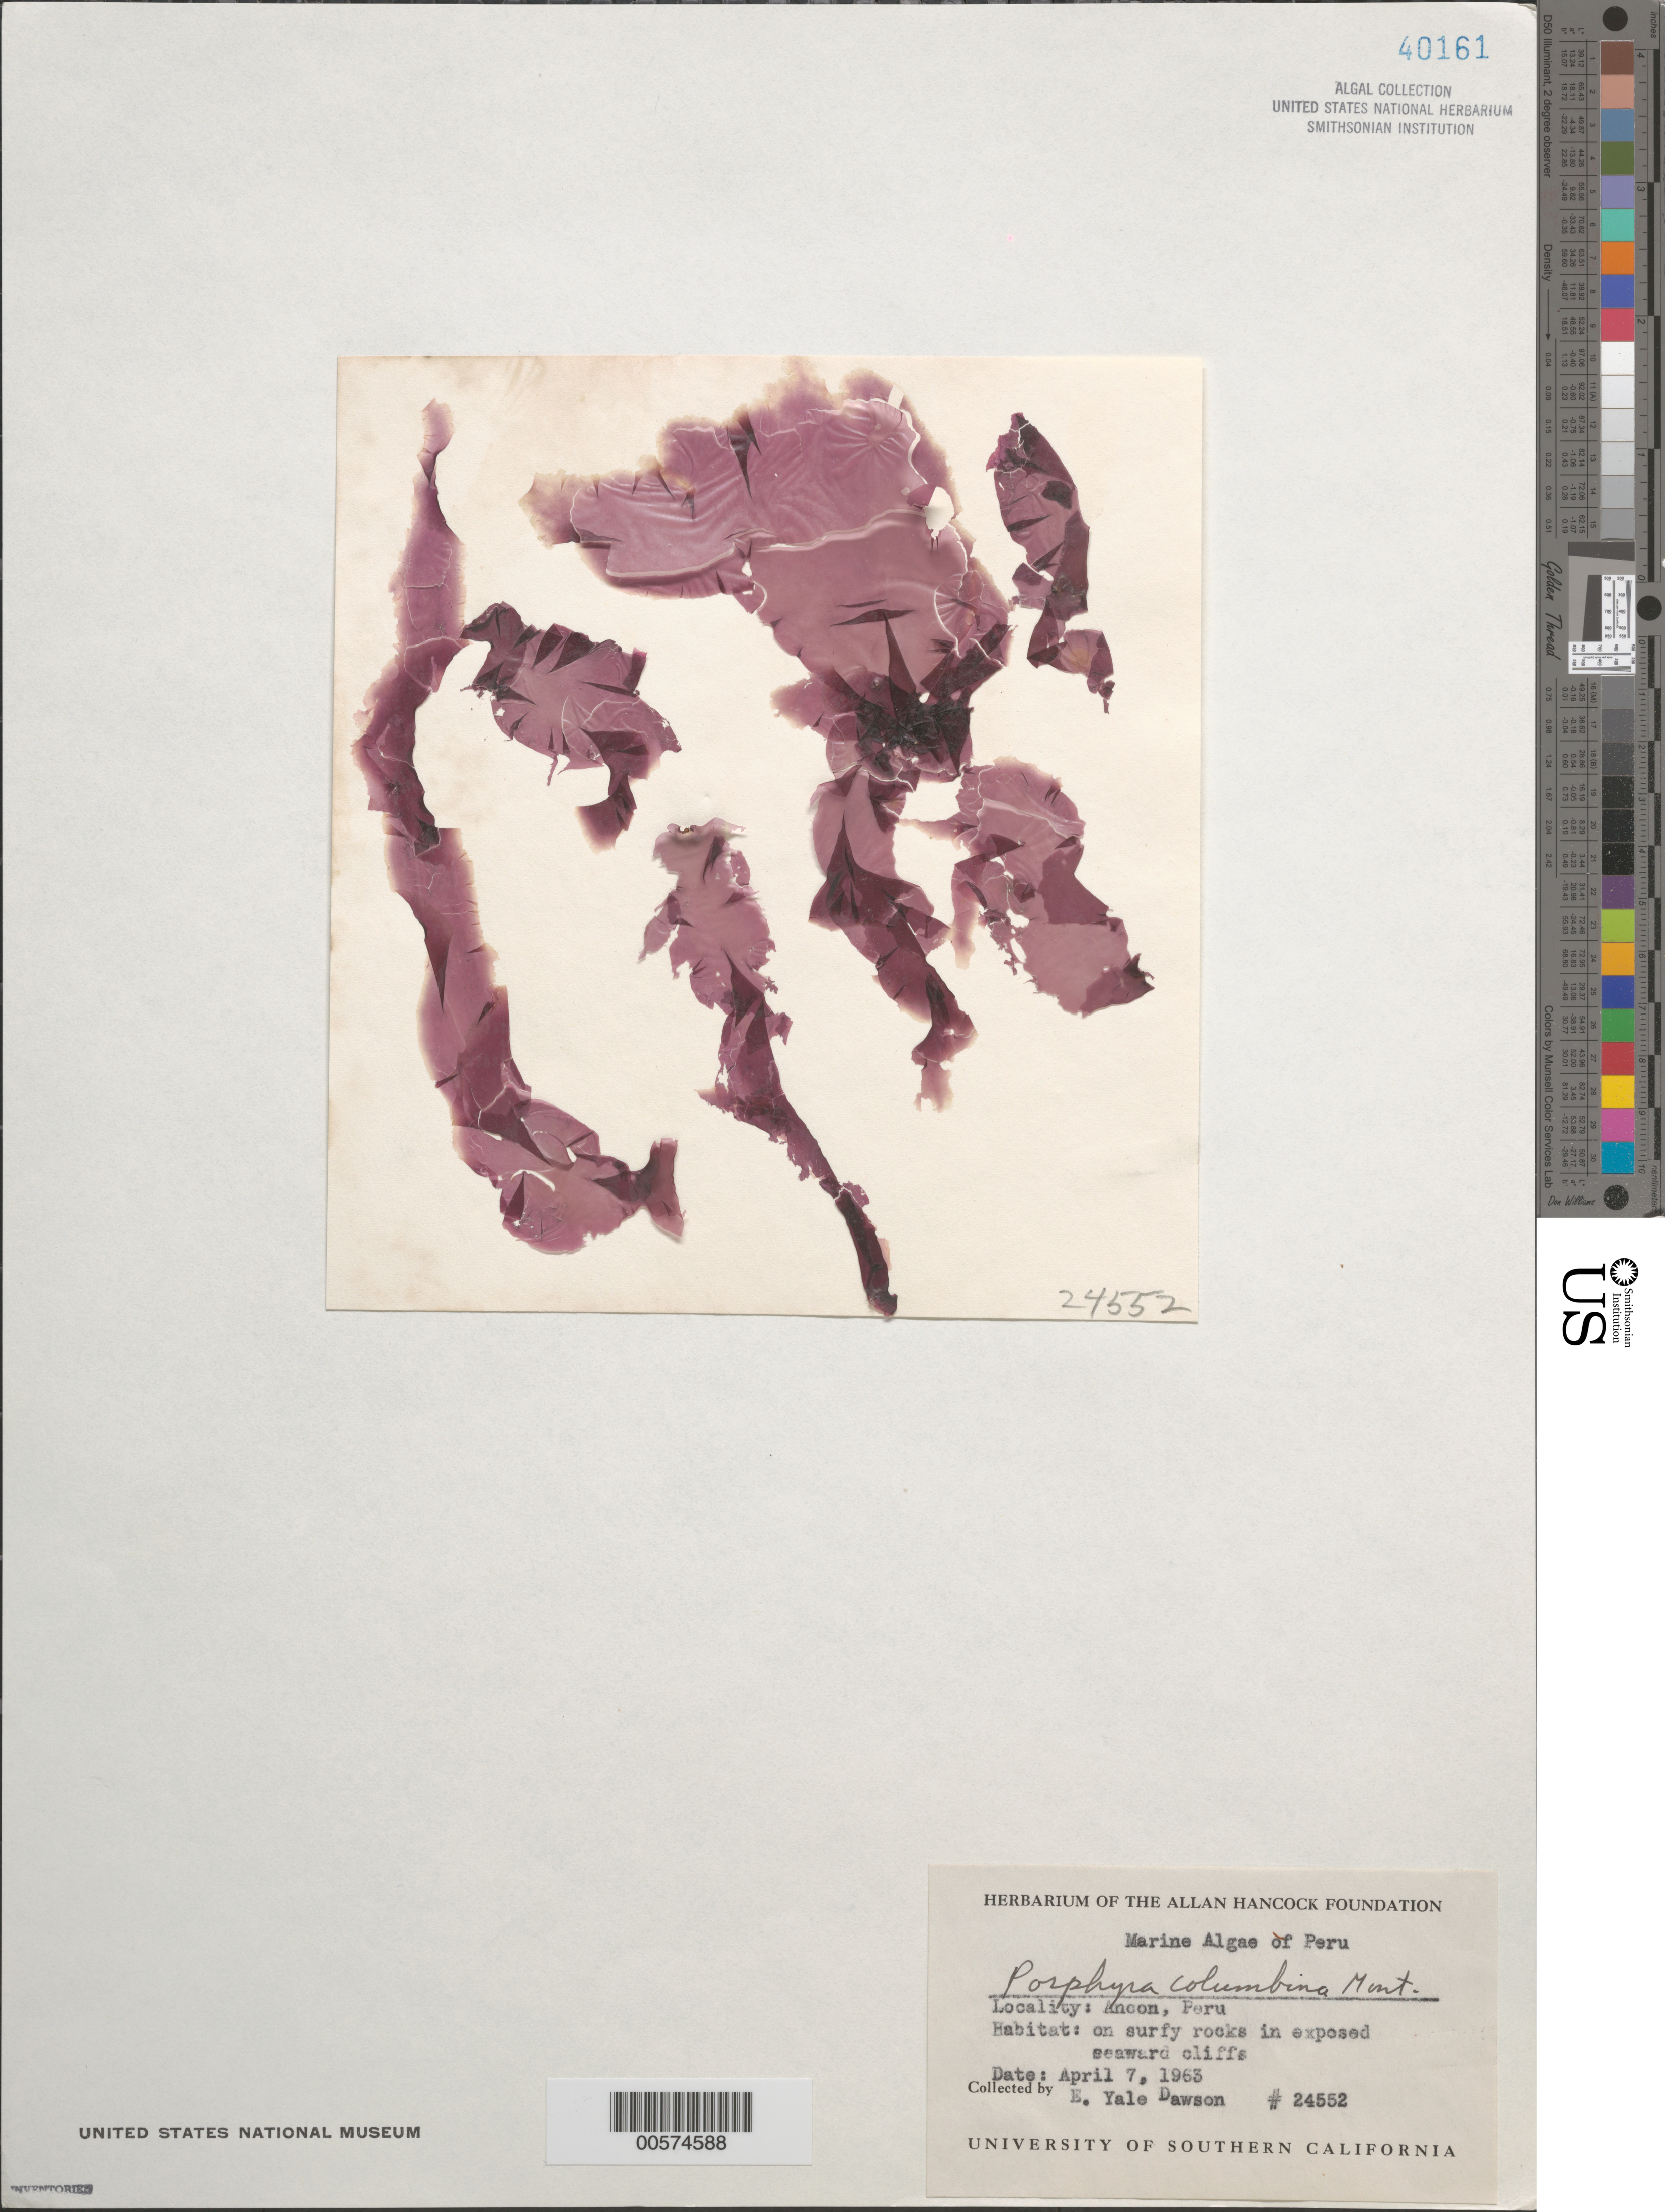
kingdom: Plantae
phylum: Rhodophyta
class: Bangiophyceae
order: Bangiales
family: Bangiaceae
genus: Pyropia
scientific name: Pyropia columbina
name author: (Mont.) W.A. Nelson in J.E. Sutherl. et al.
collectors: E. Y. Dawson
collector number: EYD 24552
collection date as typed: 07 Apr 1963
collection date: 1963-04-07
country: Peru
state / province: Lima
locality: Ancon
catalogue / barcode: US 40161